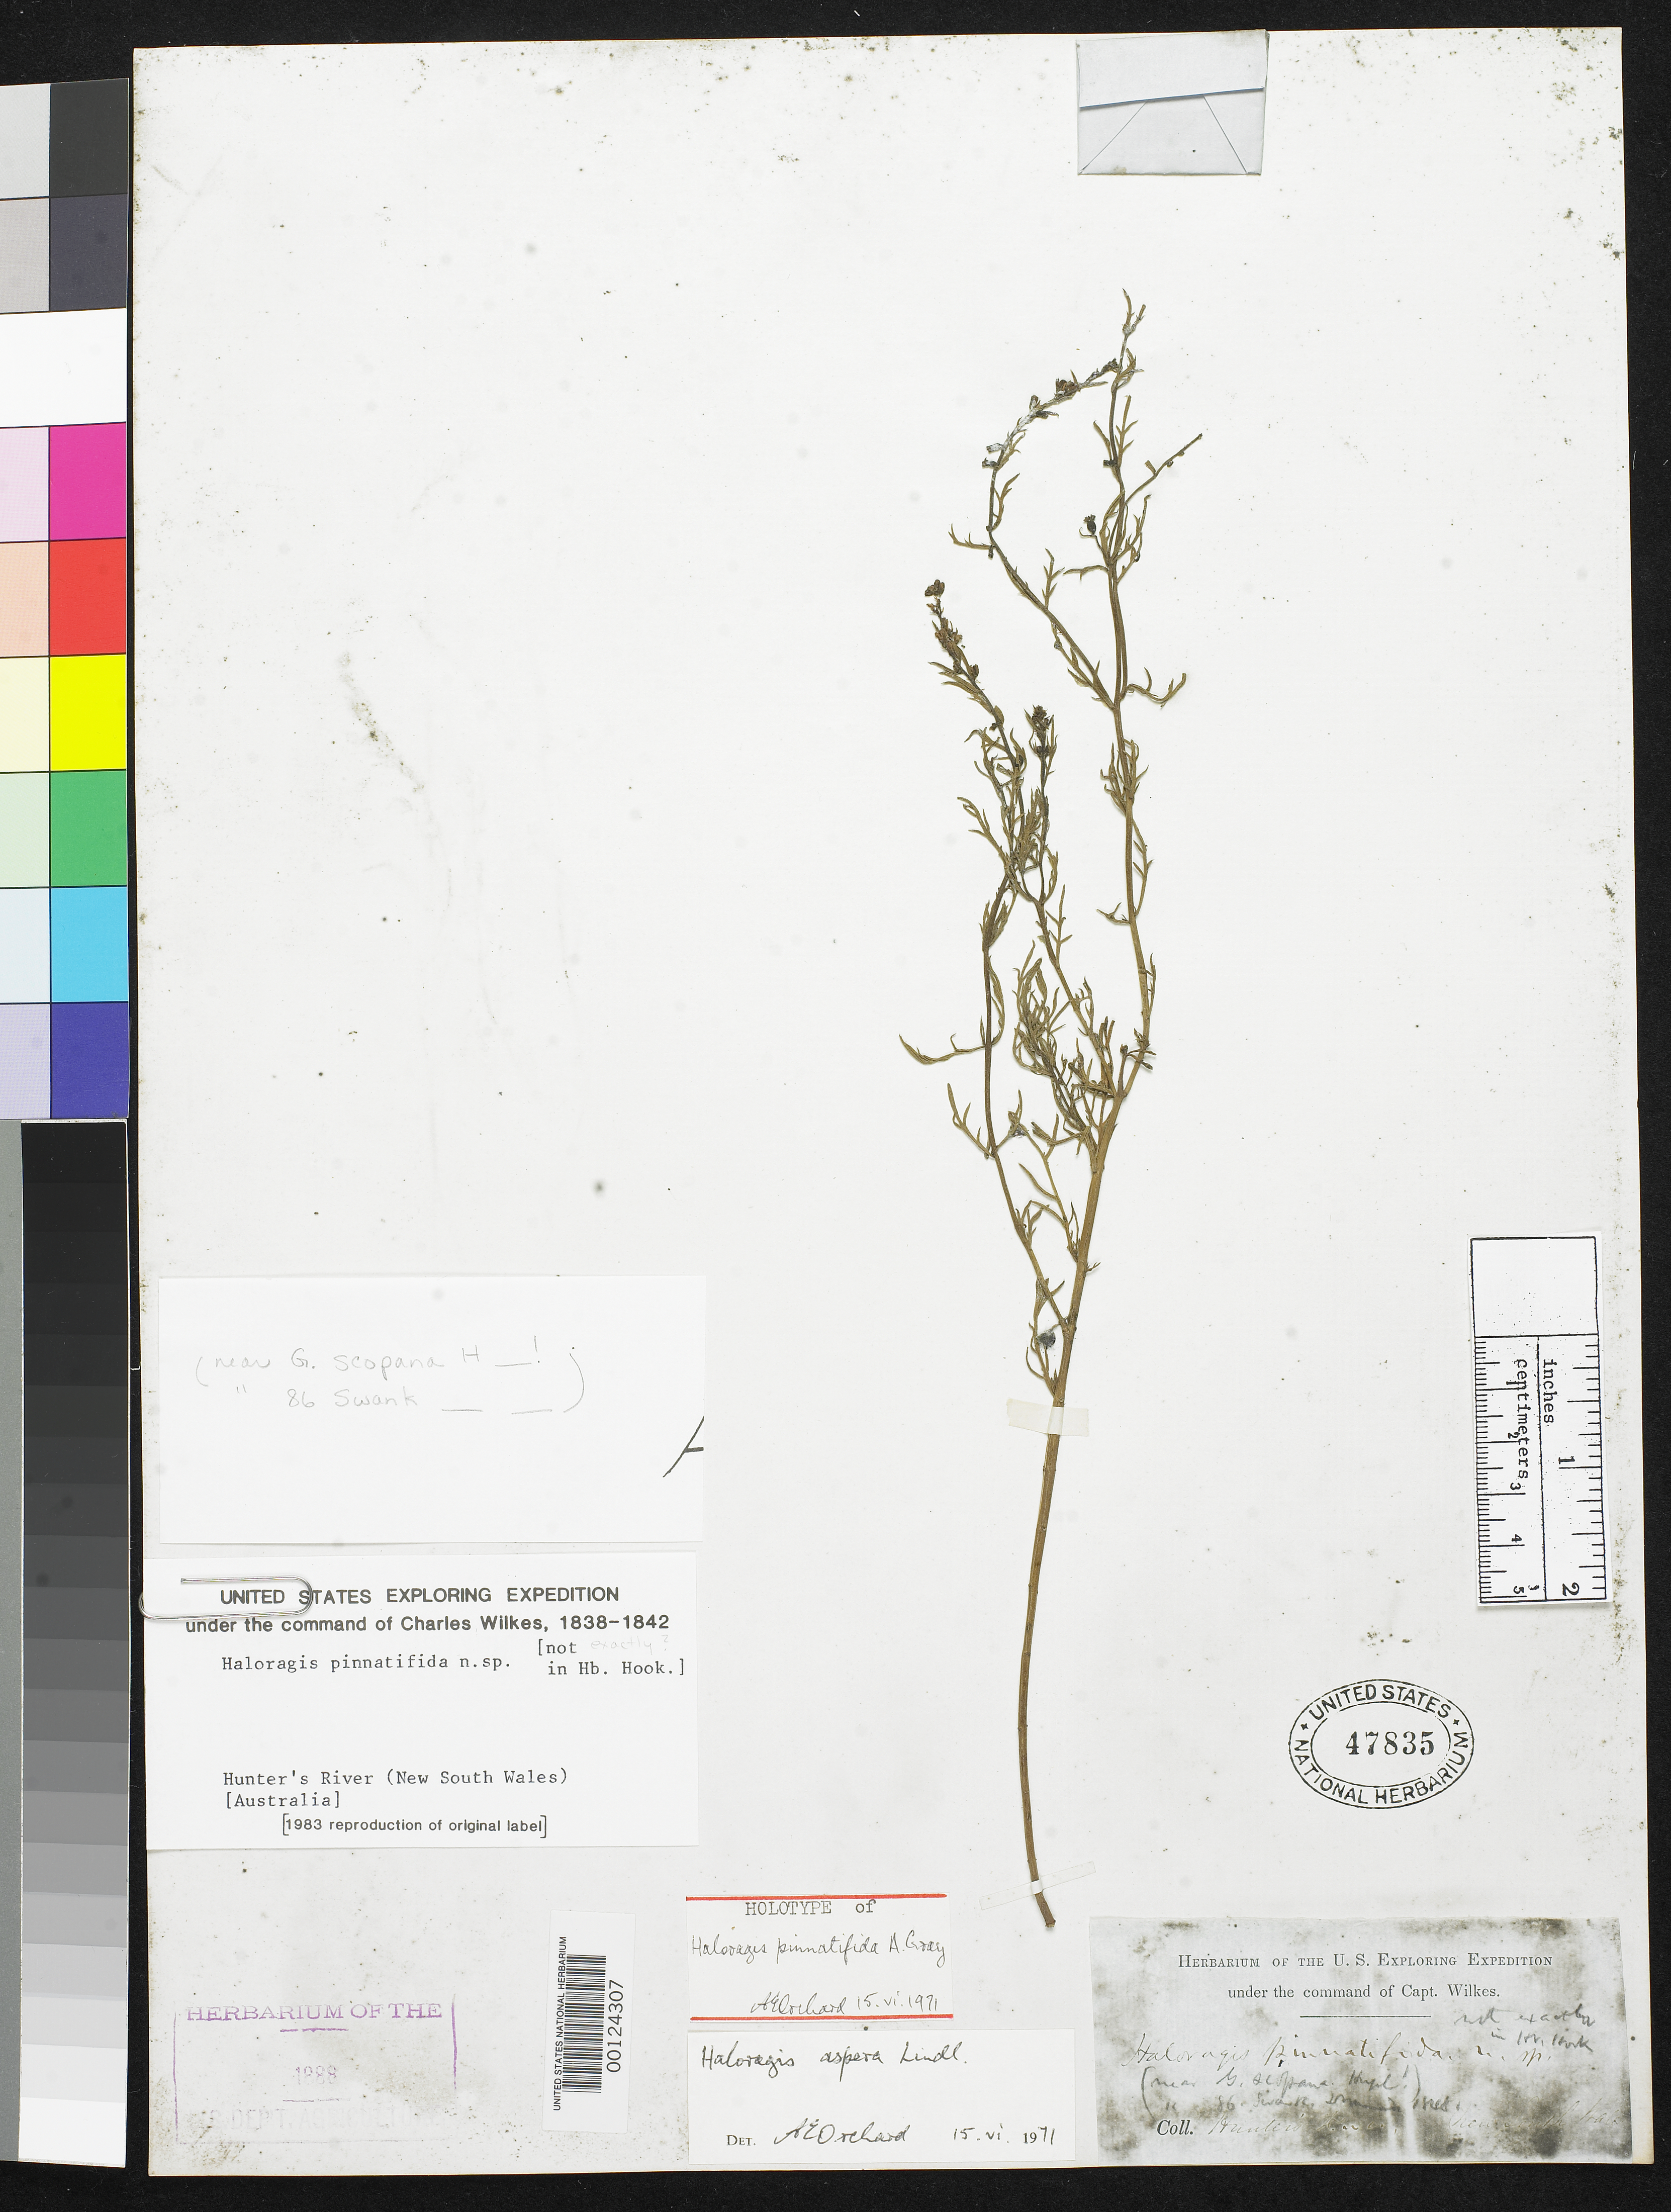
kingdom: Plantae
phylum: Tracheophyta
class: Magnoliopsida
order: Saxifragales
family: Haloragaceae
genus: Haloragis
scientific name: Haloragis pinnatifida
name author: A. Gray in Wilkes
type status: Holotype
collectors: Wilkes Explor. Exped.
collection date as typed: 1838 to -- --- 1842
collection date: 1838/1842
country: Australia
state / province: New South Wales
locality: Hunter's River.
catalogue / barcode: US 47835